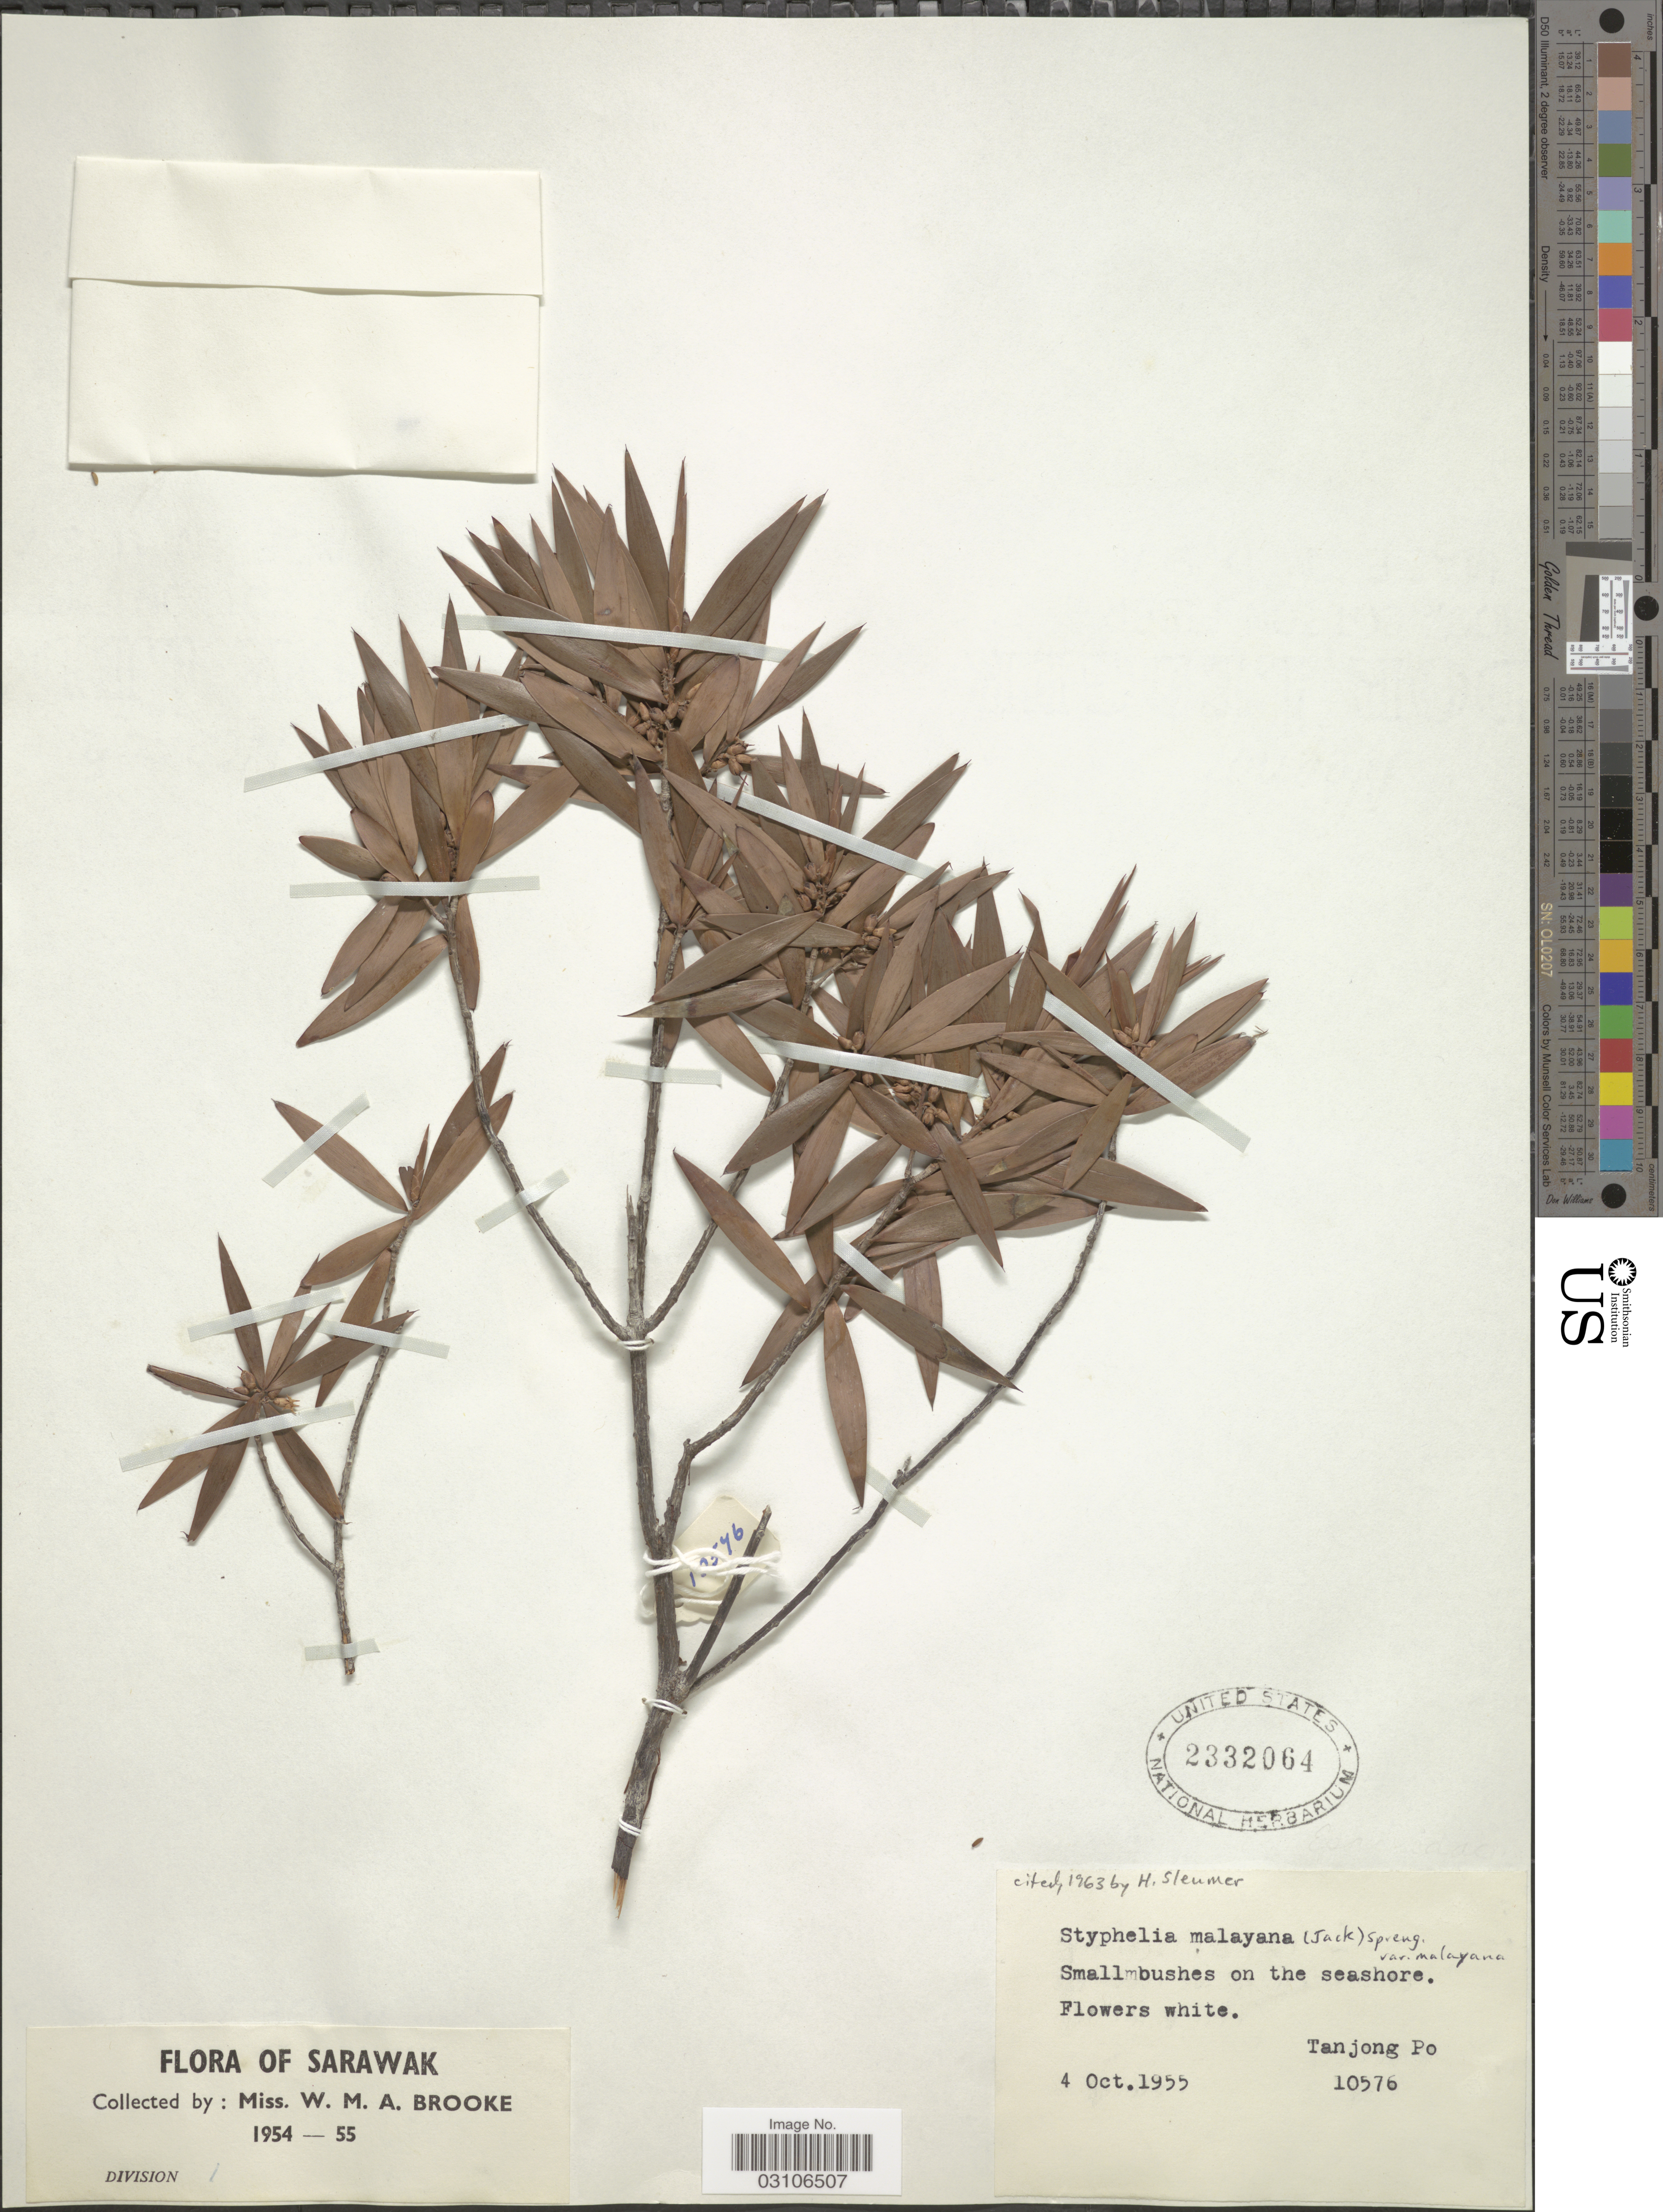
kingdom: Plantae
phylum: Tracheophyta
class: Magnoliopsida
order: Ericales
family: Ericaceae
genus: Styphelia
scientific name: Styphelia malayana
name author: (Jack) Spr.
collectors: W. Brooke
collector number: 10576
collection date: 1955-10-04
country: Malaysia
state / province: Sarawak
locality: Tanjong Po.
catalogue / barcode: US 2332064